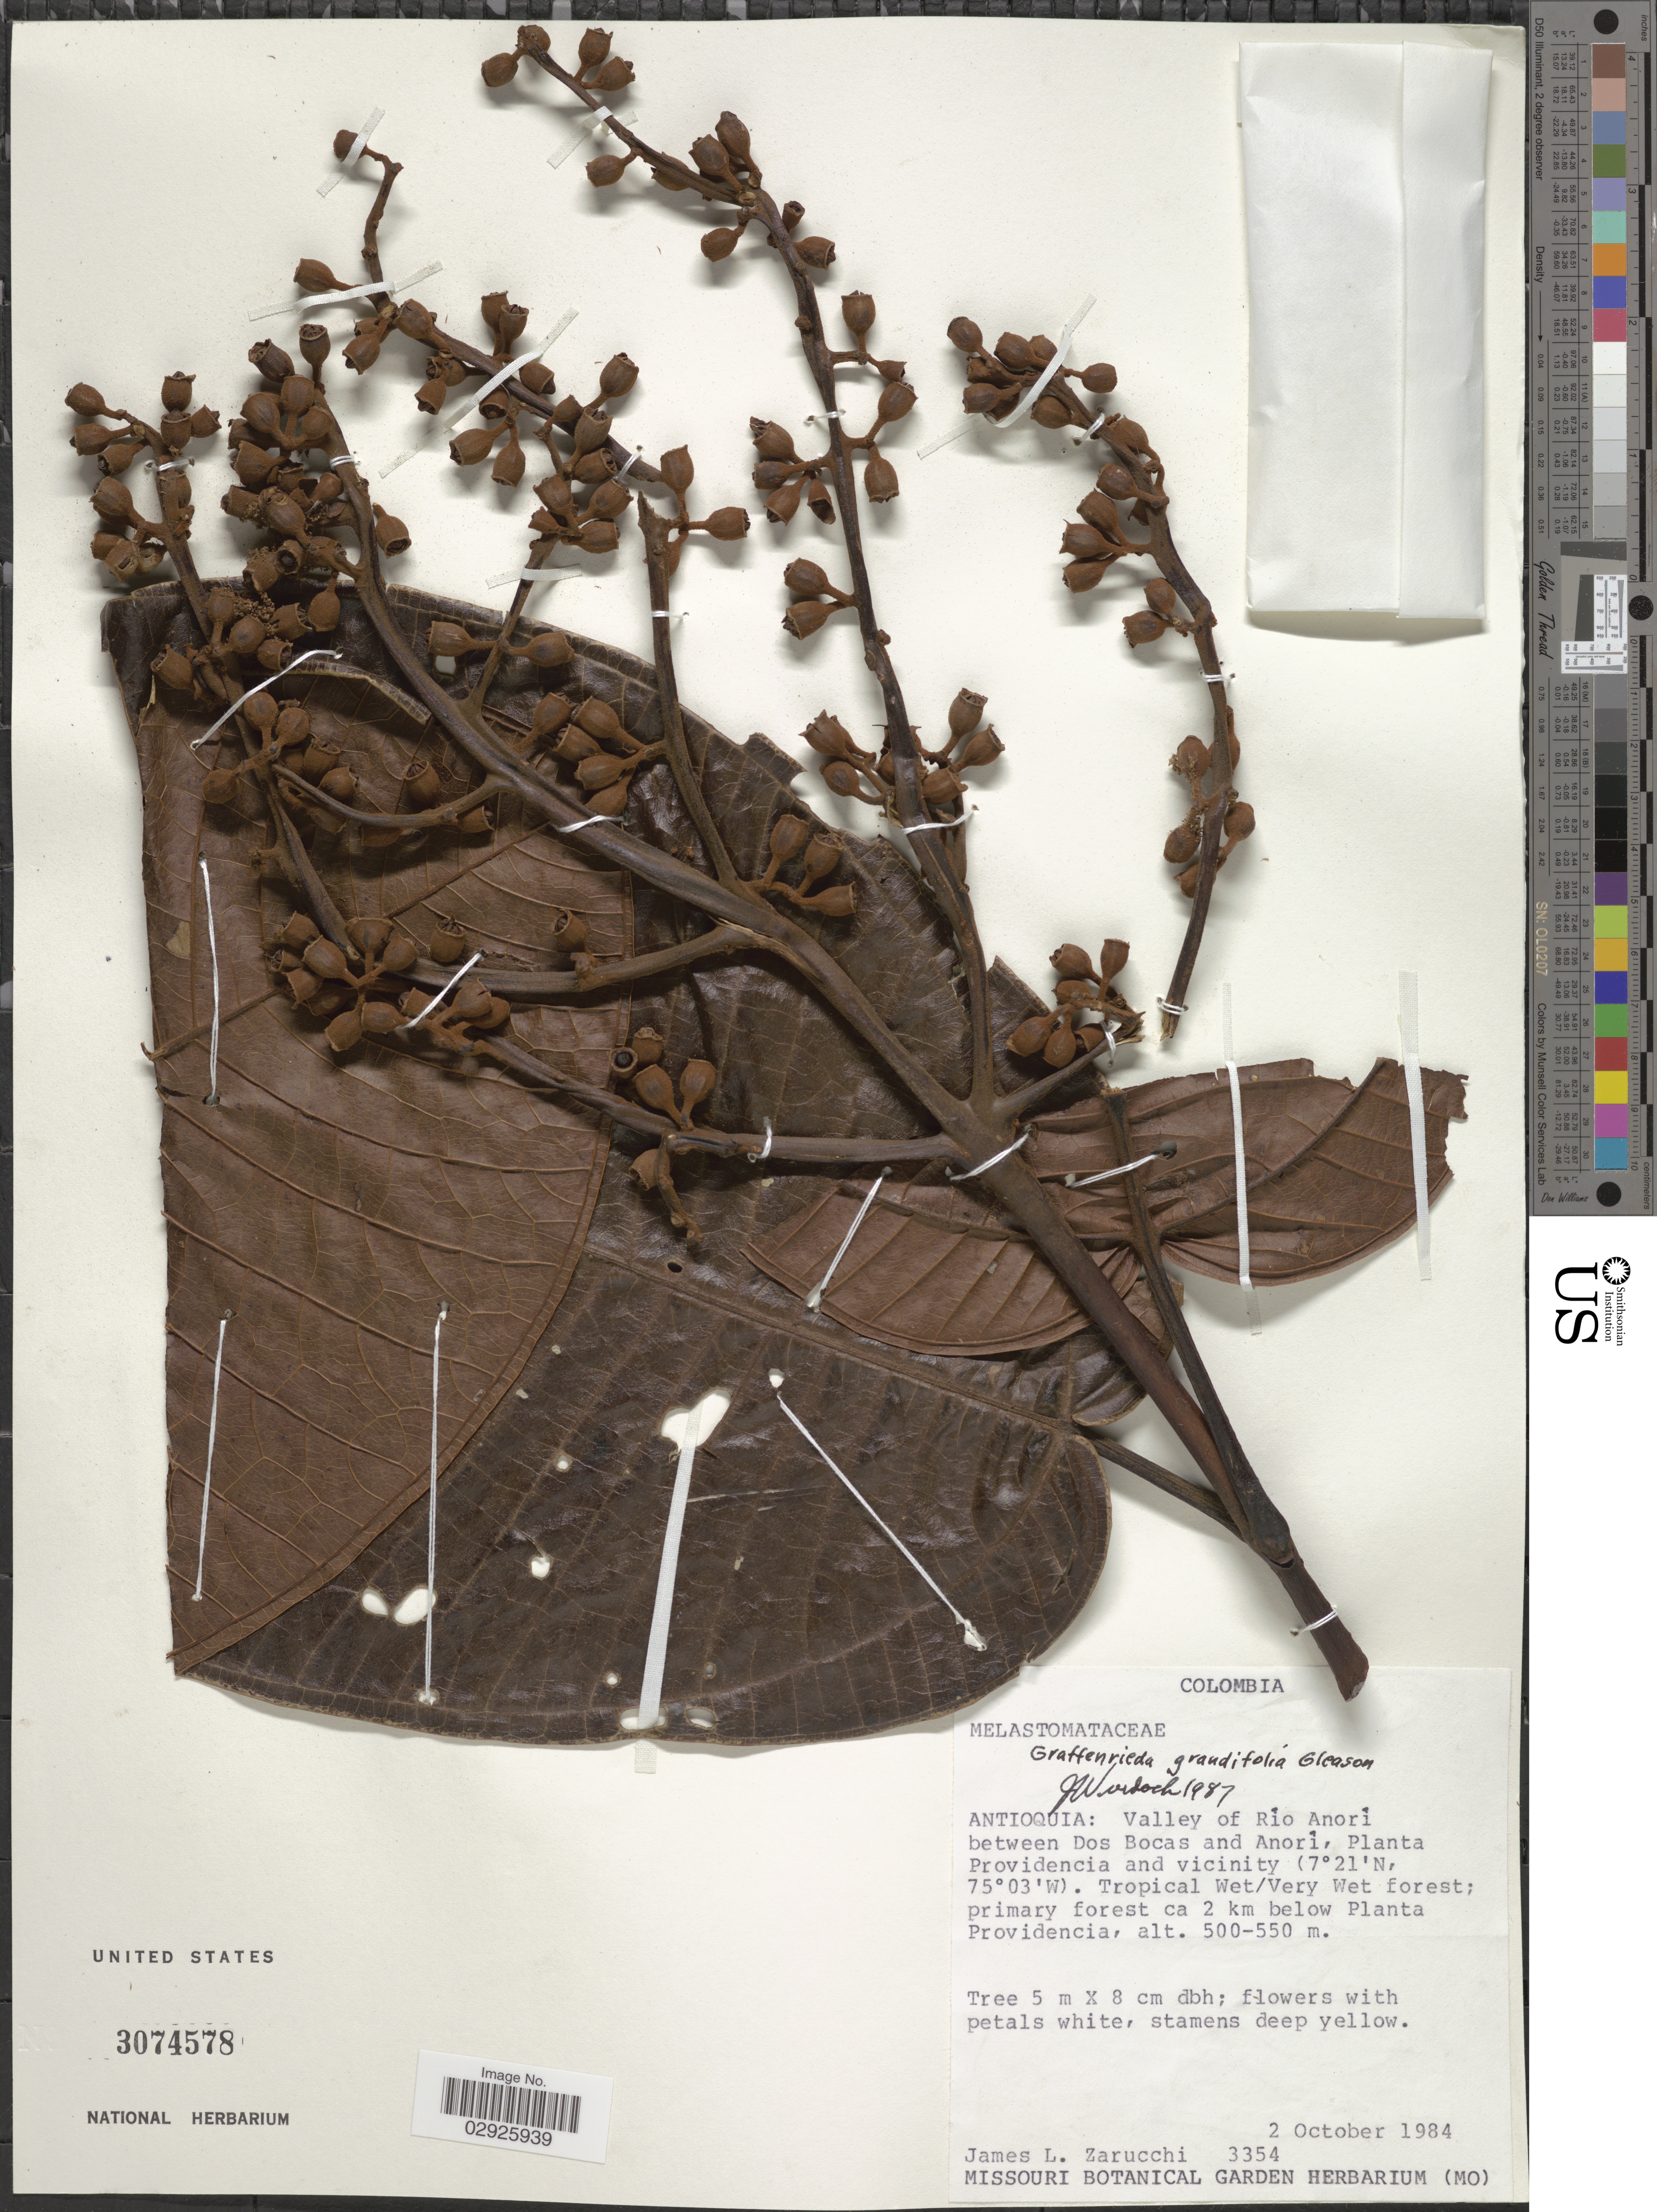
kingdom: Plantae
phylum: Tracheophyta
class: Magnoliopsida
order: Myrtales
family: Melastomataceae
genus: Graffenrieda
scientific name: Graffenrieda sp.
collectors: J. L. Zarucchi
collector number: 3354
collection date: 1984-10-02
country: Colombia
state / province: Antioquia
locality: Valley of Río Anorí between Dos Bocas and Anorí, Planta Providencia and vicinity. Ca 2 km below Planta Providencia.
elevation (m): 500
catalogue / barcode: US 3074578